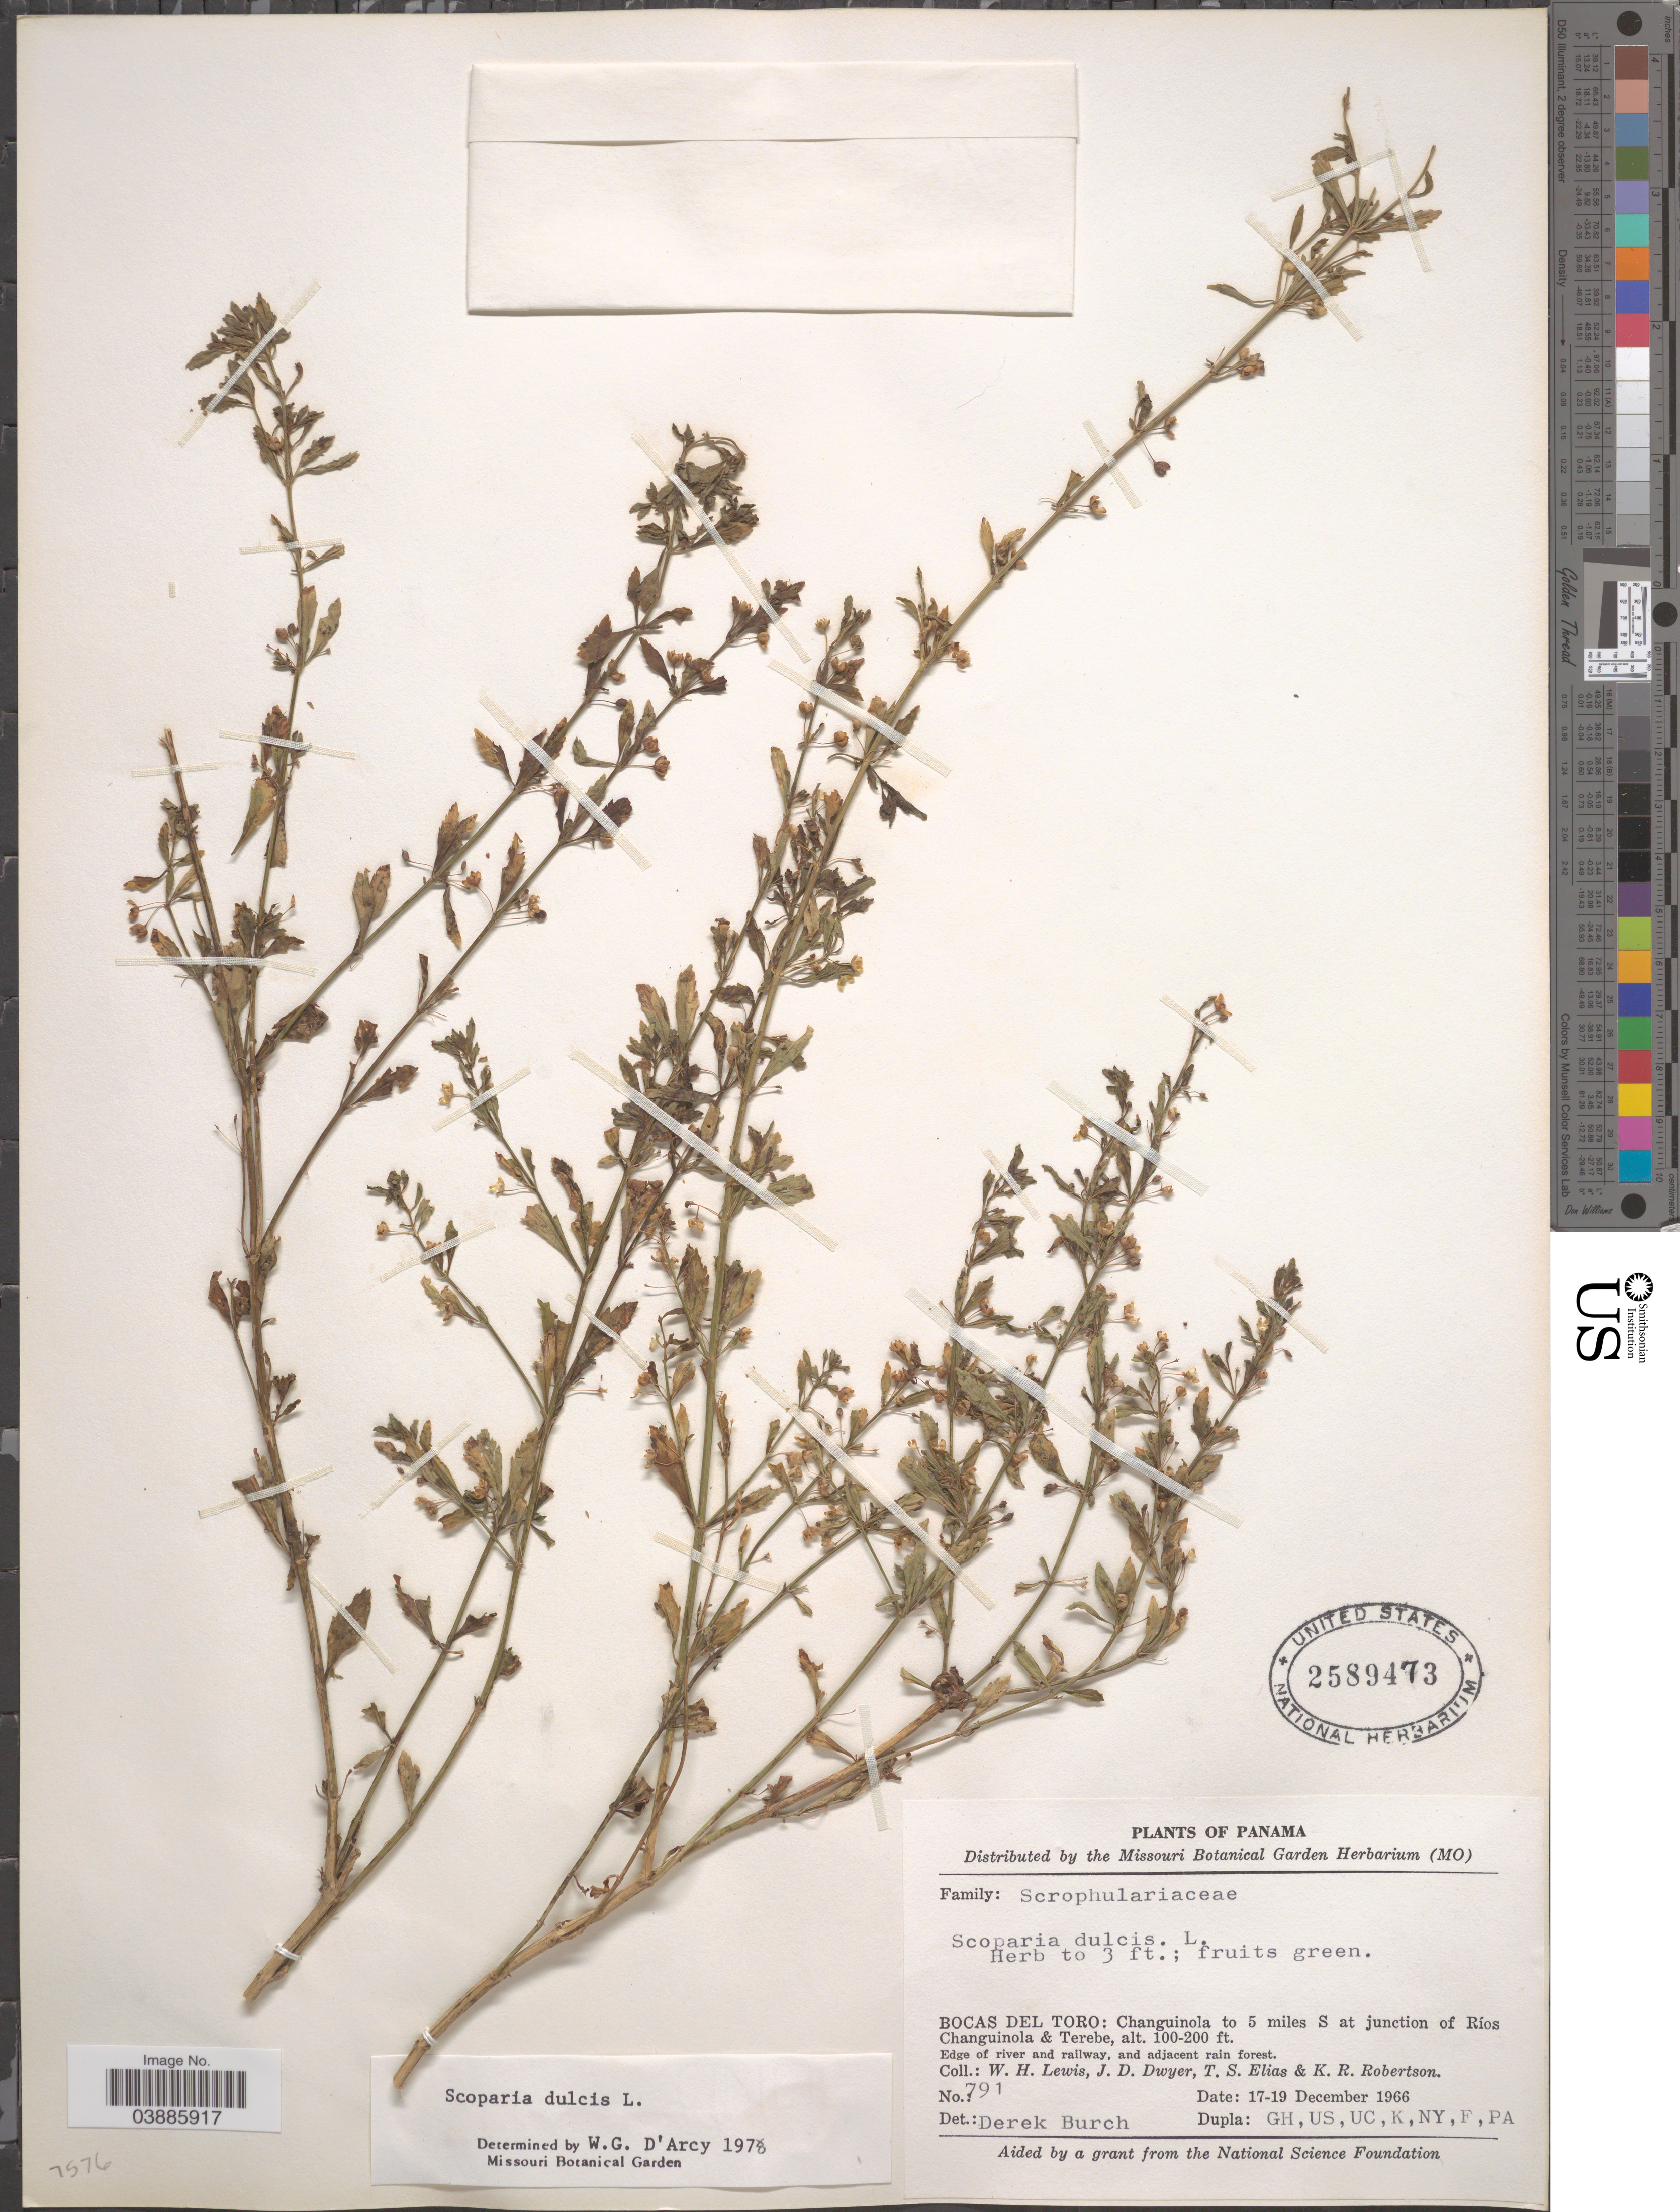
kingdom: Plantae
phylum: Tracheophyta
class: Magnoliopsida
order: Lamiales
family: Plantaginaceae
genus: Scoparia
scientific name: Scoparia dulcis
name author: L.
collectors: W. H. Lewis, J. D. Dwyer, T. S. Elias & K. Robertson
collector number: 791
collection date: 1966-12-17/1966-12-19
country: Panama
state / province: Bocas del Toro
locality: Changuinola to 5 miles S at junction of Ríos Changuinola & Terebe.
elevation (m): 30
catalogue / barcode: US 2589473